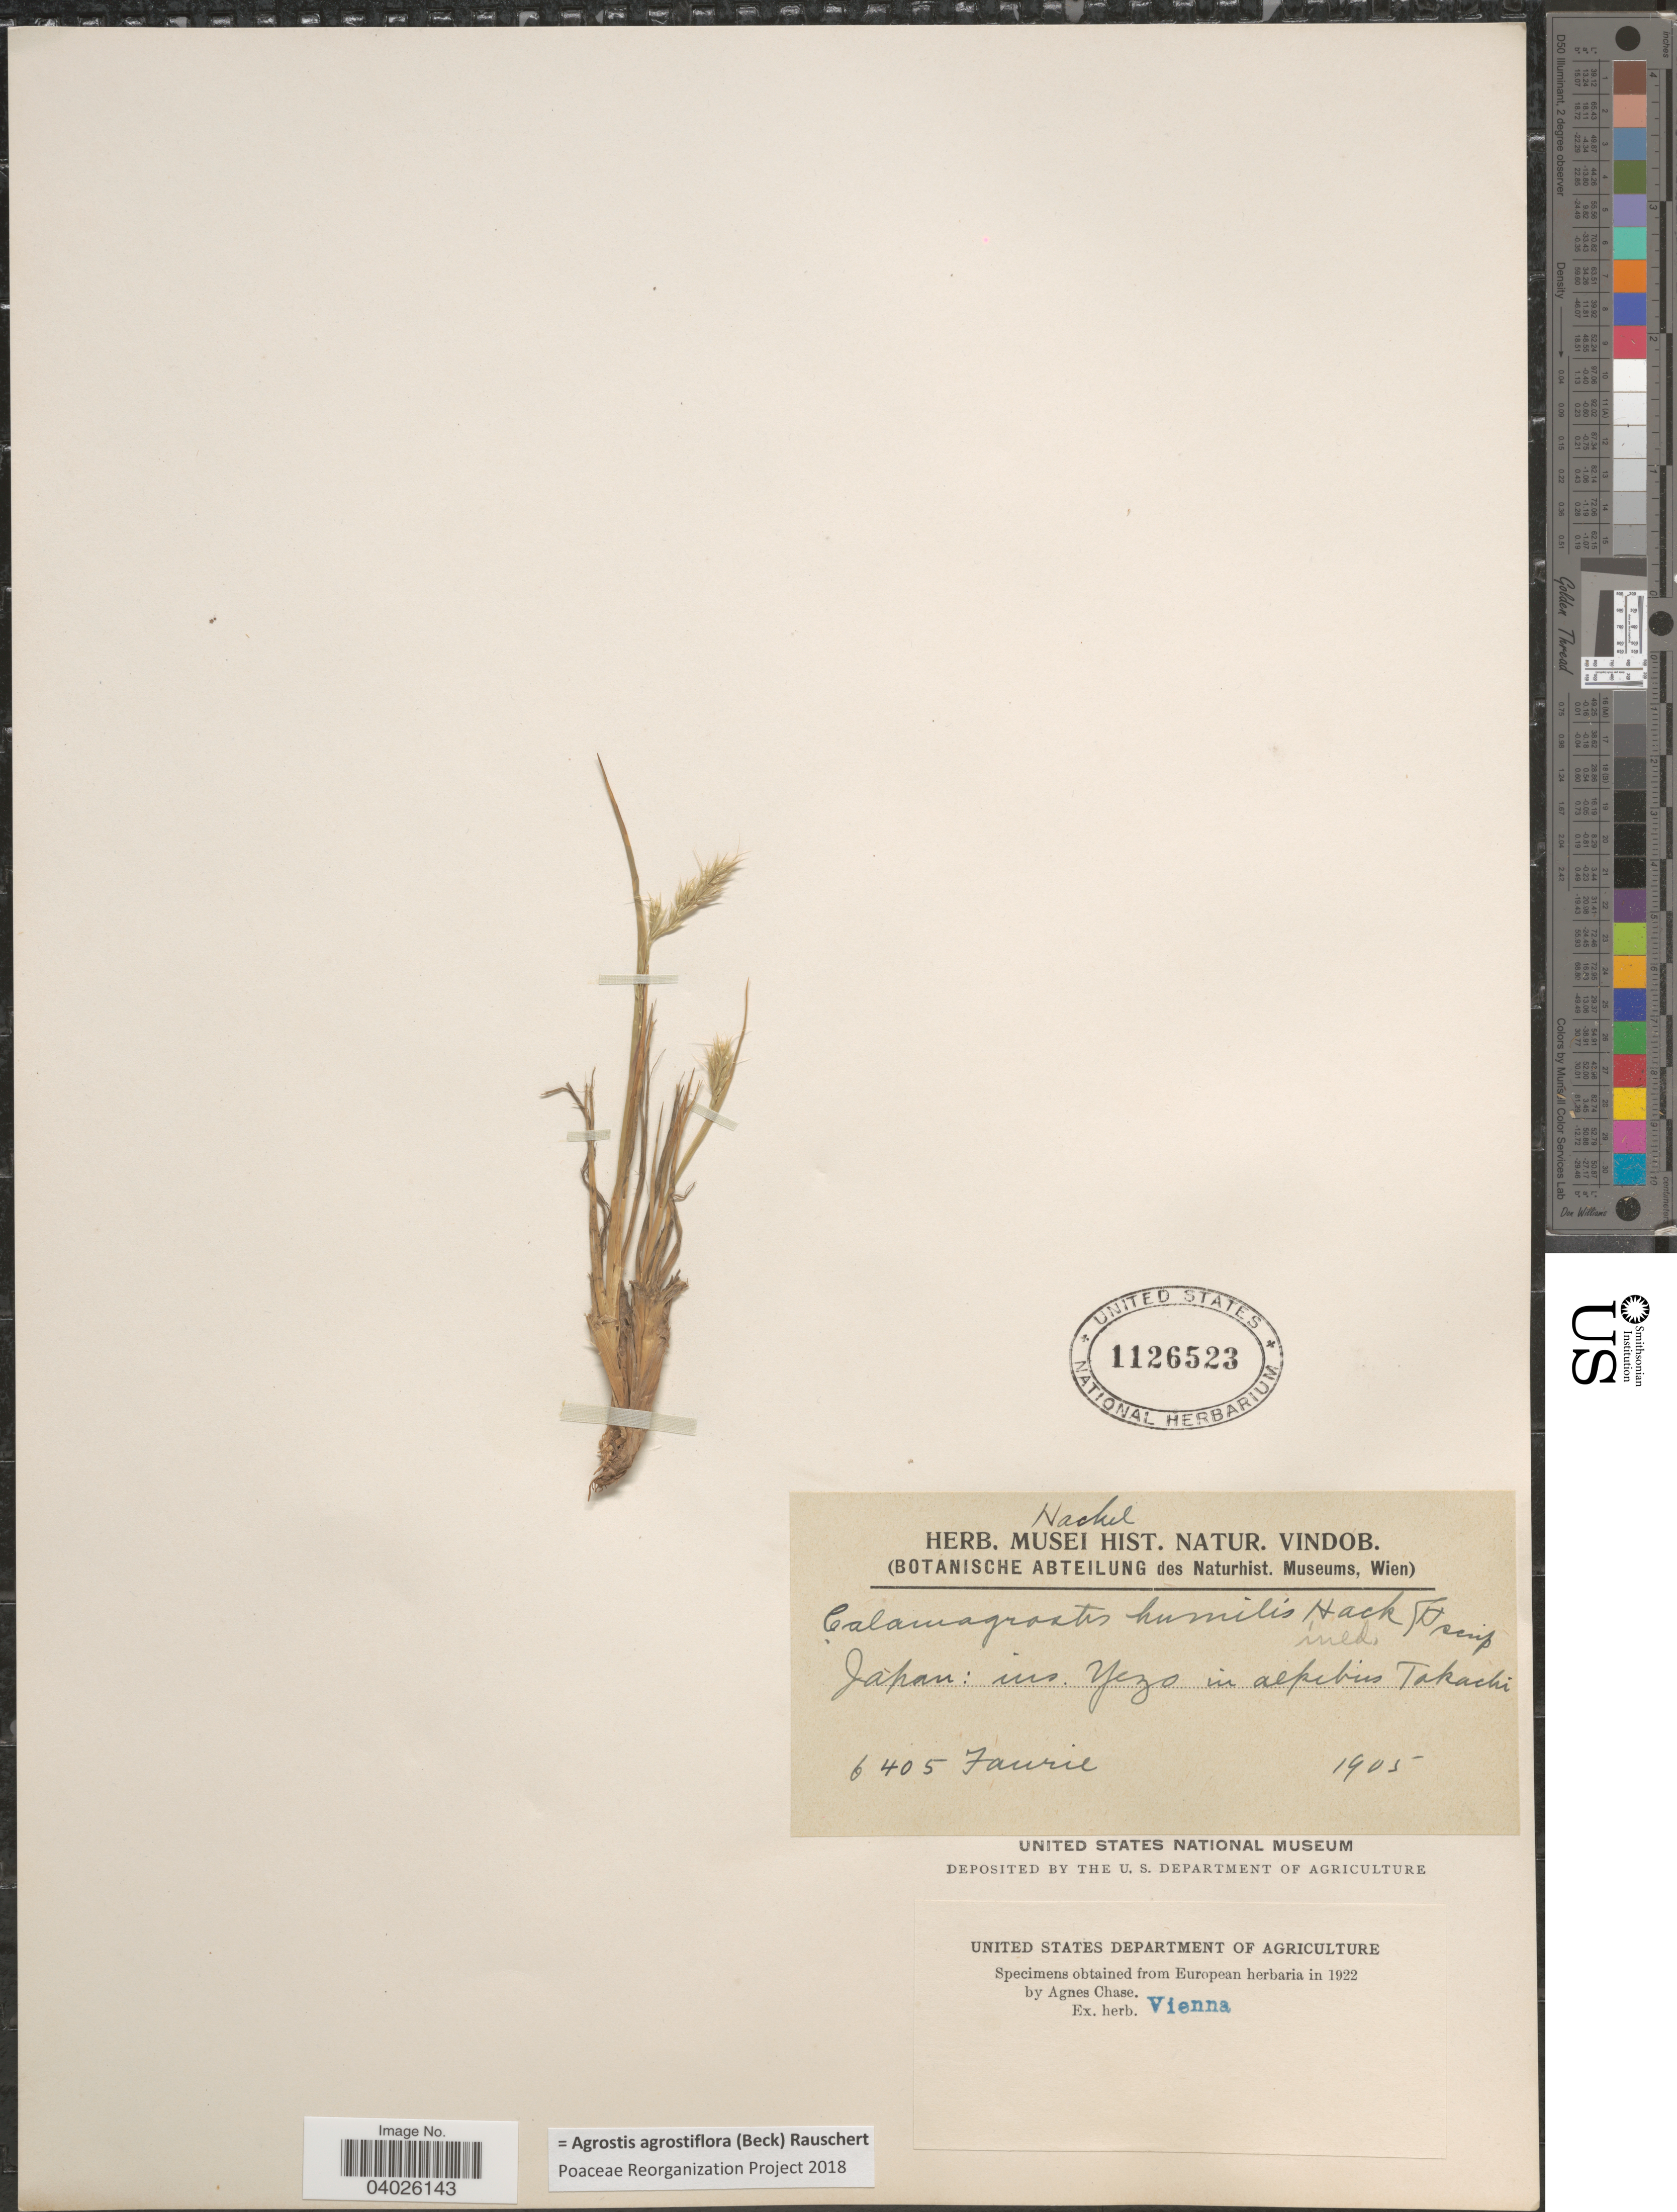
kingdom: Plantae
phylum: Tracheophyta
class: Liliopsida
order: Poales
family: Poaceae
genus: Agrostis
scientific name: Agrostis agrostiflora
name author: (Beck) Rauschert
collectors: -. Faurie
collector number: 6405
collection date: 1905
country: Japan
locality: Ins. Yezo in alpibus Takachi.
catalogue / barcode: US 1126523